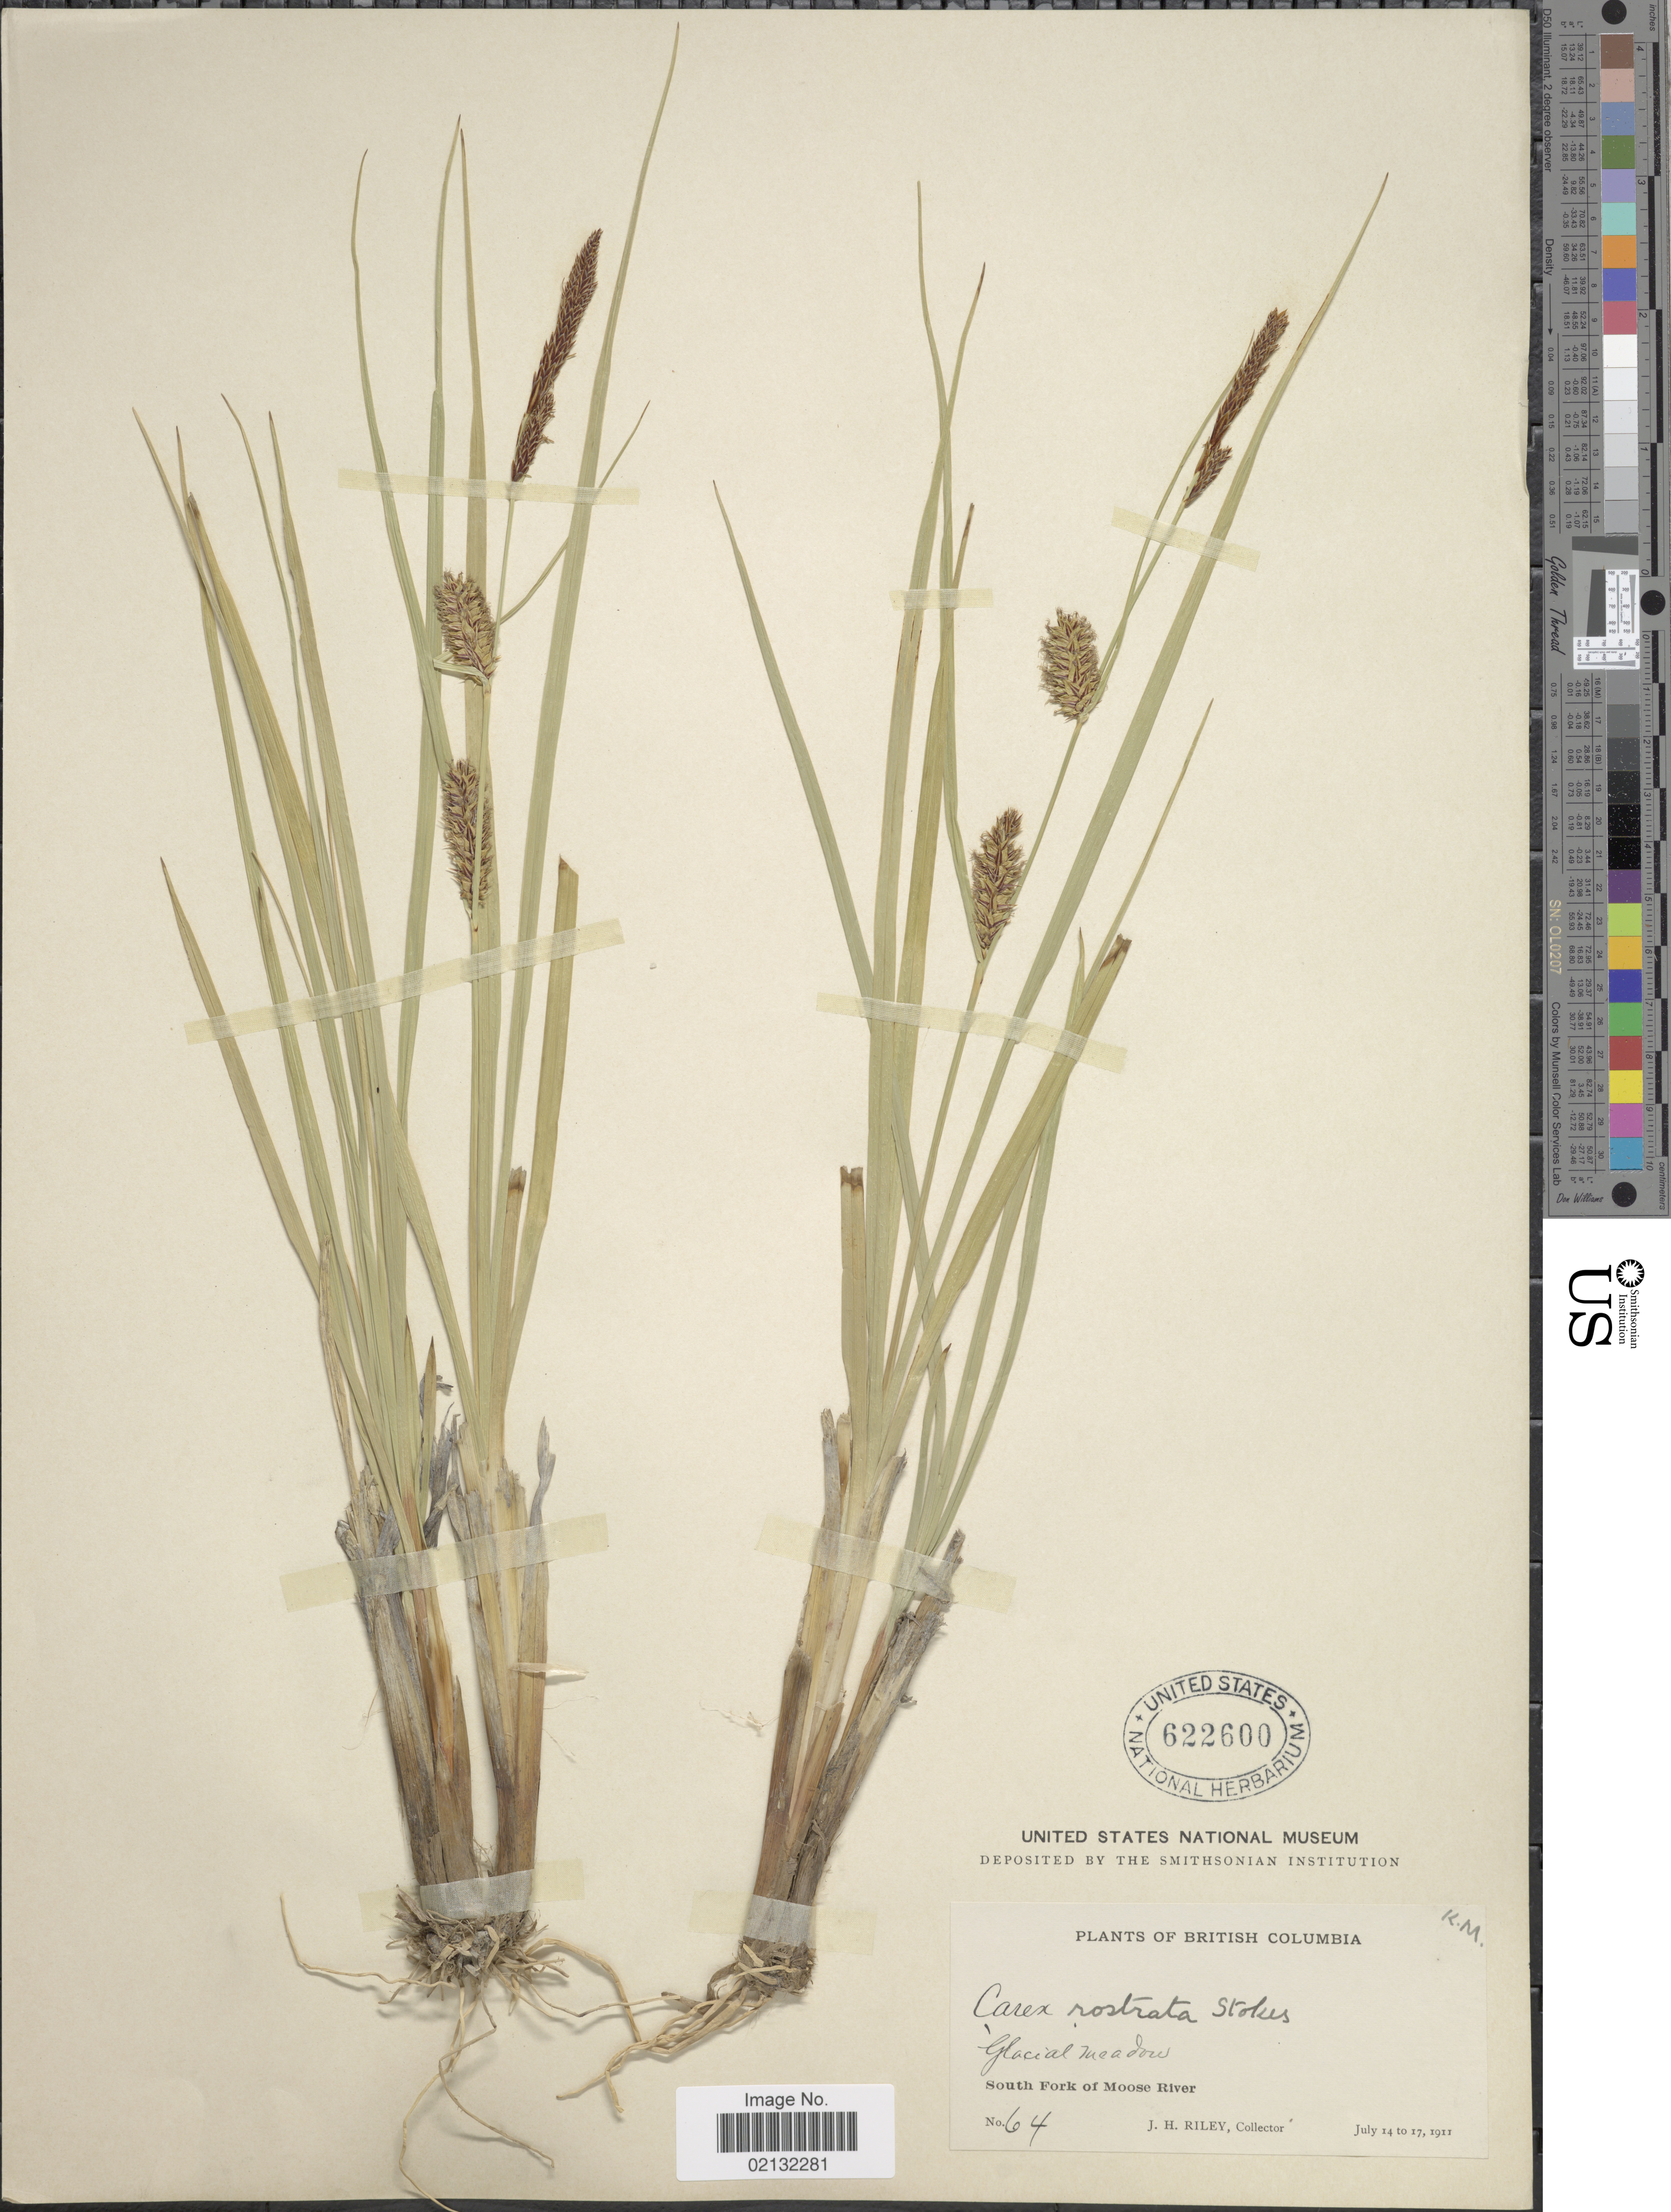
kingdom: Plantae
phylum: Tracheophyta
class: Liliopsida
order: Poales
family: Cyperaceae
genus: Carex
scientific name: Carex rostrata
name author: Stokes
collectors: J. H. Riley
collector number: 64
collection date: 1911-07-14/1911-07-17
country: Canada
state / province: British Columbia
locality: Glacier meadow, South Fork of Moose River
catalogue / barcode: US 622600